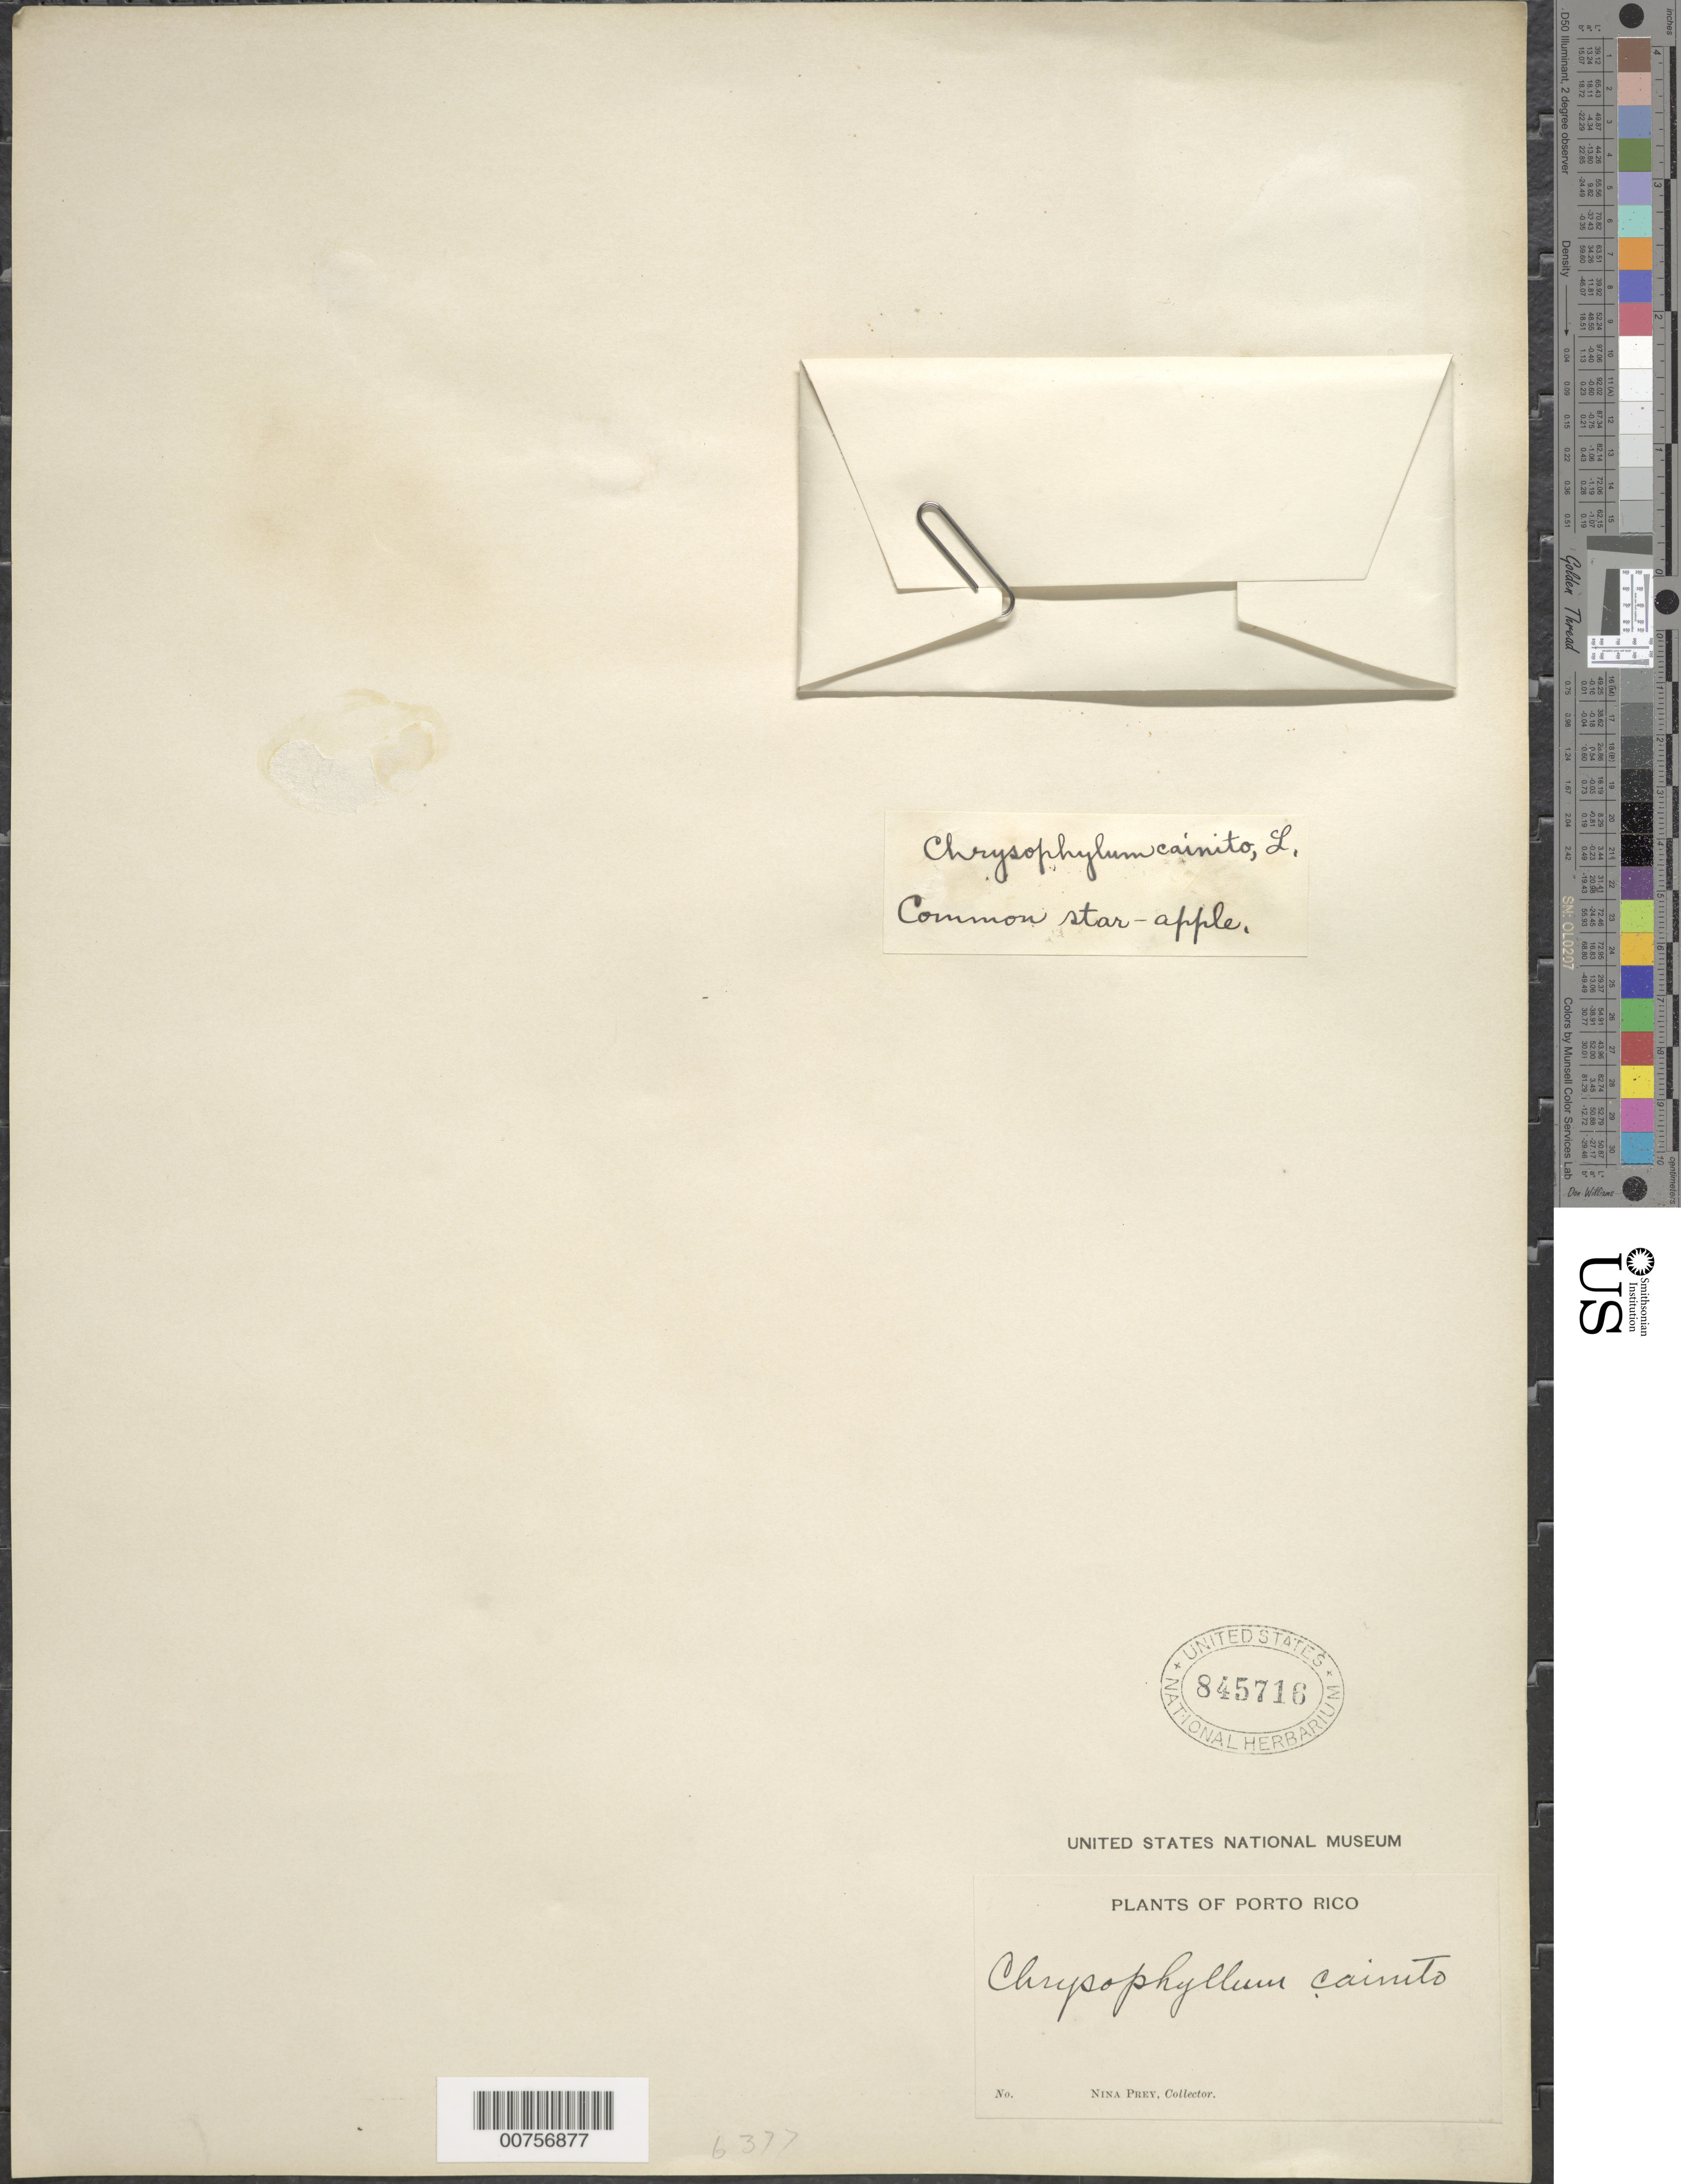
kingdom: Plantae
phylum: Tracheophyta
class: Magnoliopsida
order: Ericales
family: Sapotaceae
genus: Chrysophyllum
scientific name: Chrysophyllum cainito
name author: L.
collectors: N. Prey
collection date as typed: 1905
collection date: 1905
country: Puerto Rico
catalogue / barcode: US 845716